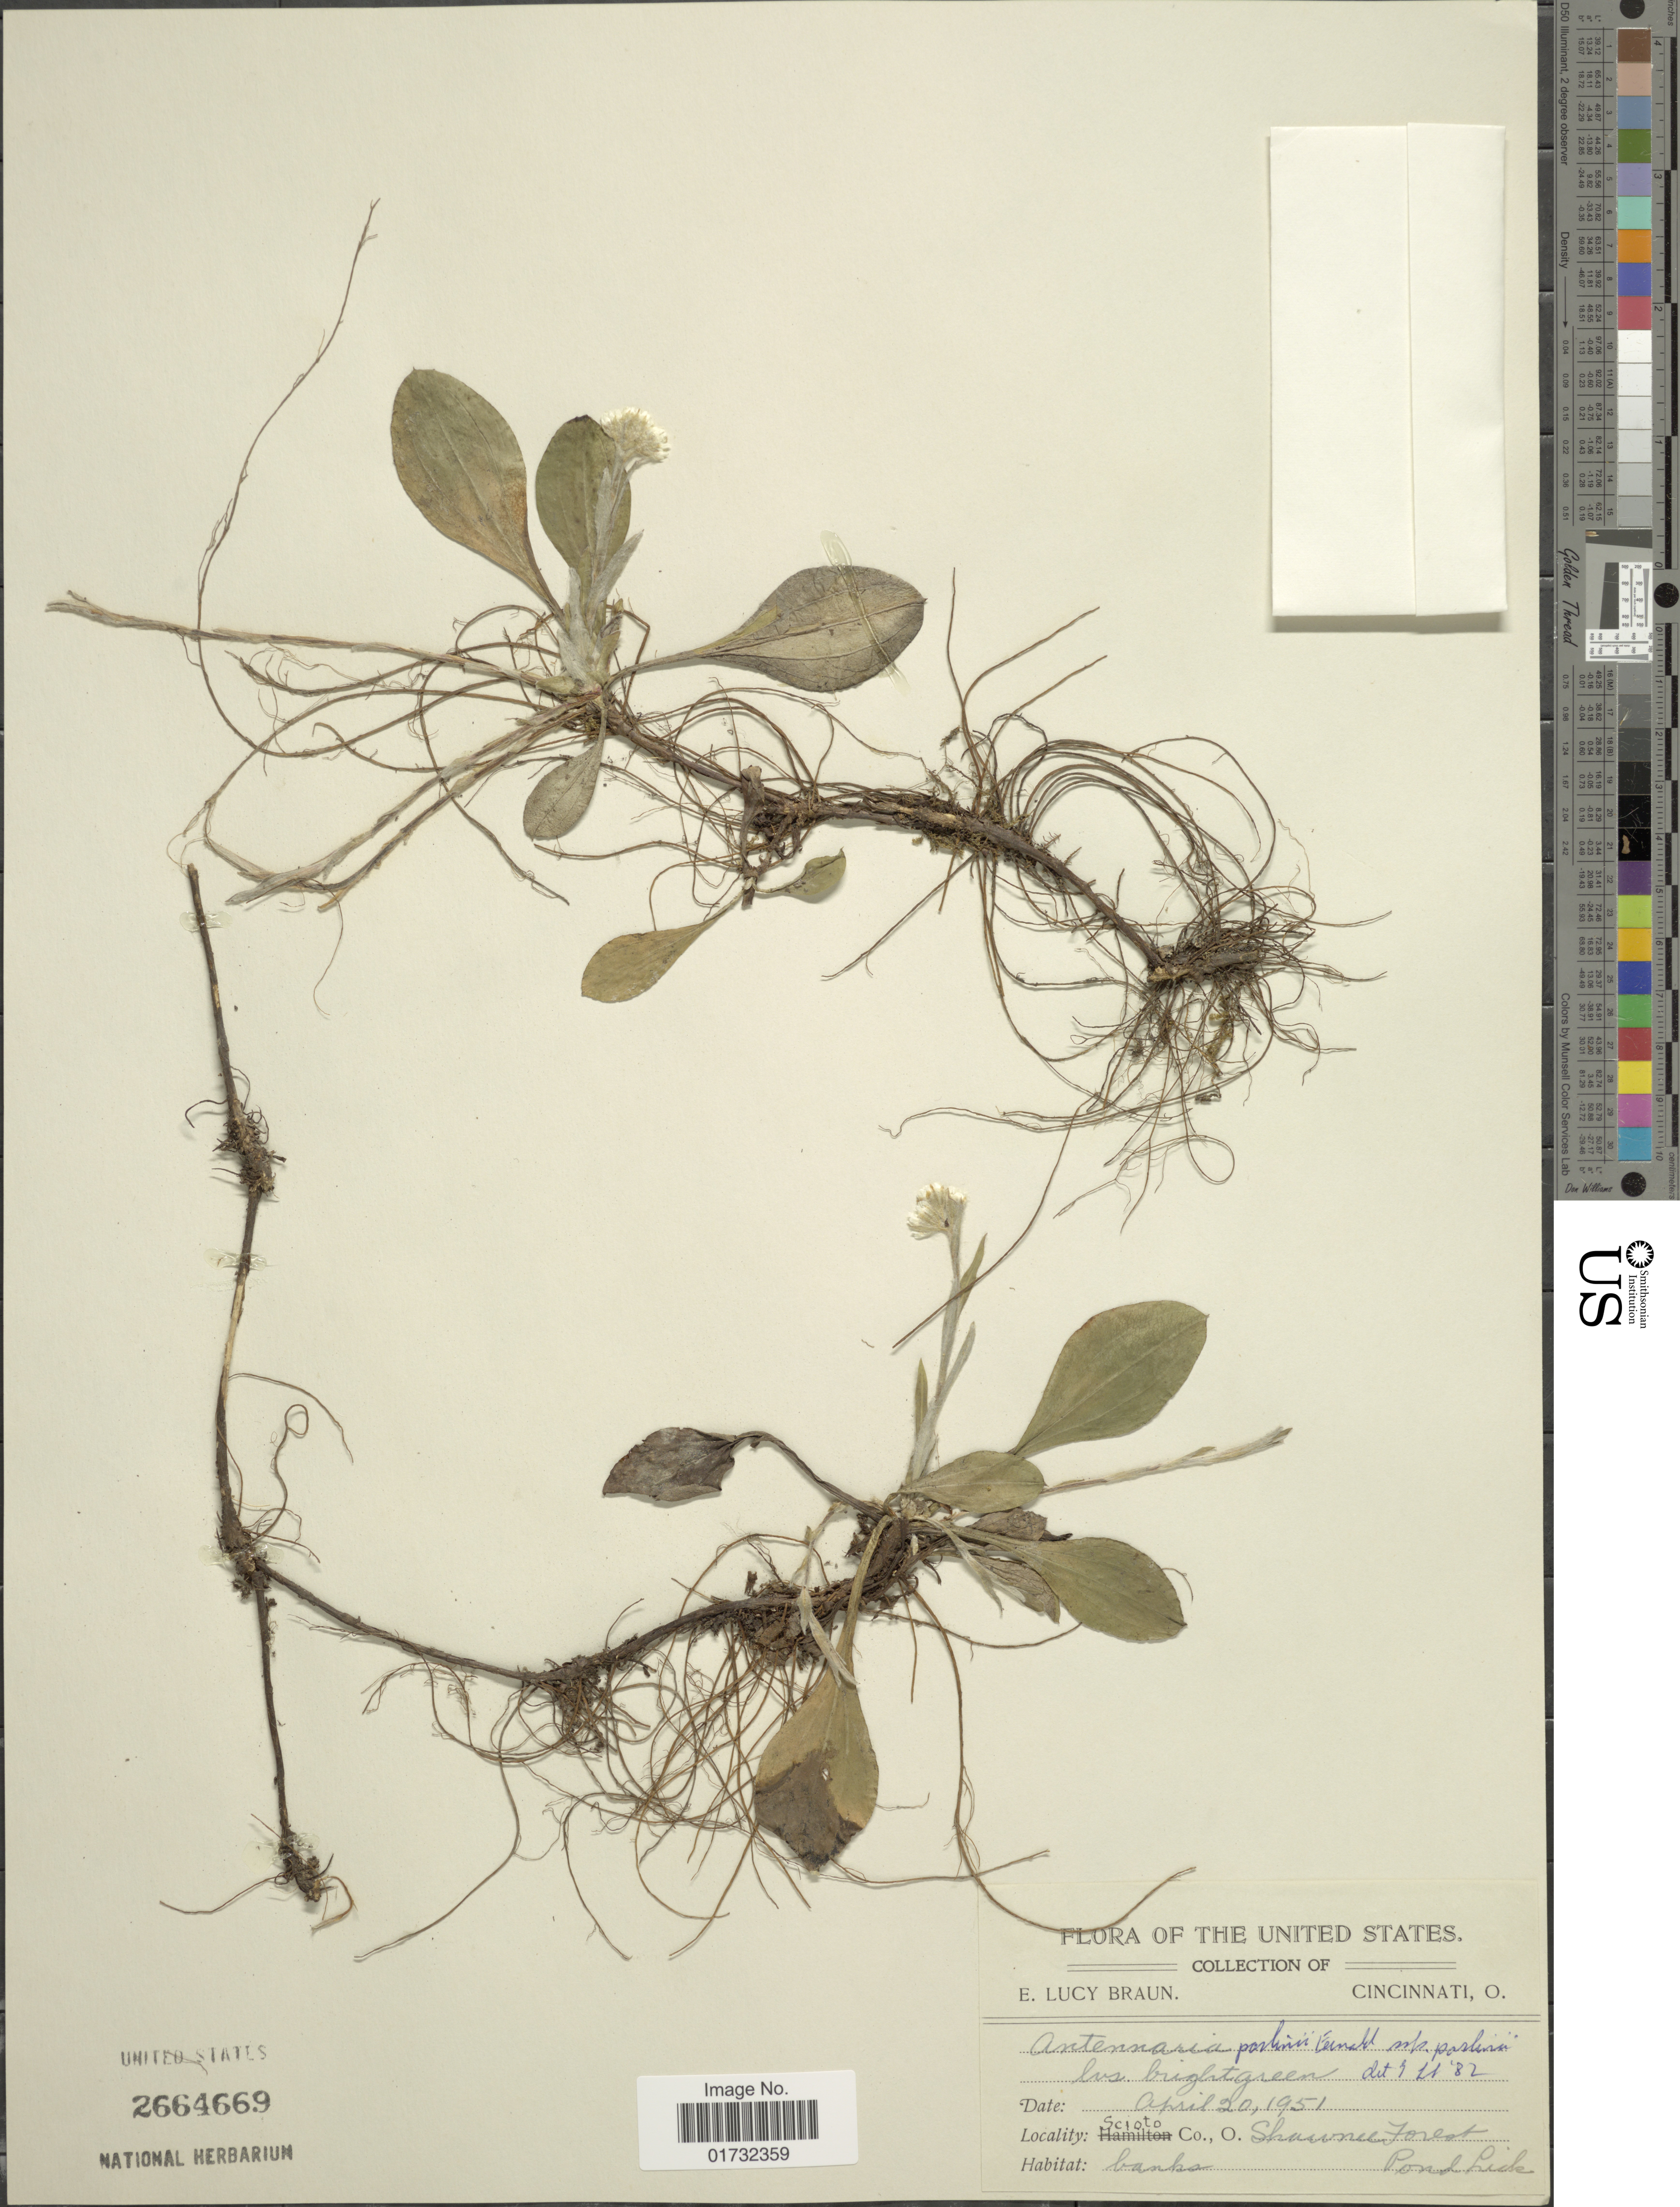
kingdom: Plantae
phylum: Tracheophyta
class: Magnoliopsida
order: Asterales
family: Asteraceae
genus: Antennaria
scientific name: Antennaria parlinii subsp. parlinii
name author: Fernald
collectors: E. L. Braun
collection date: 1951-04-20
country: United States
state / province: Ohio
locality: Scioto Co. Shawnee Forest. Pond Lick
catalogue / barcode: US 2664669